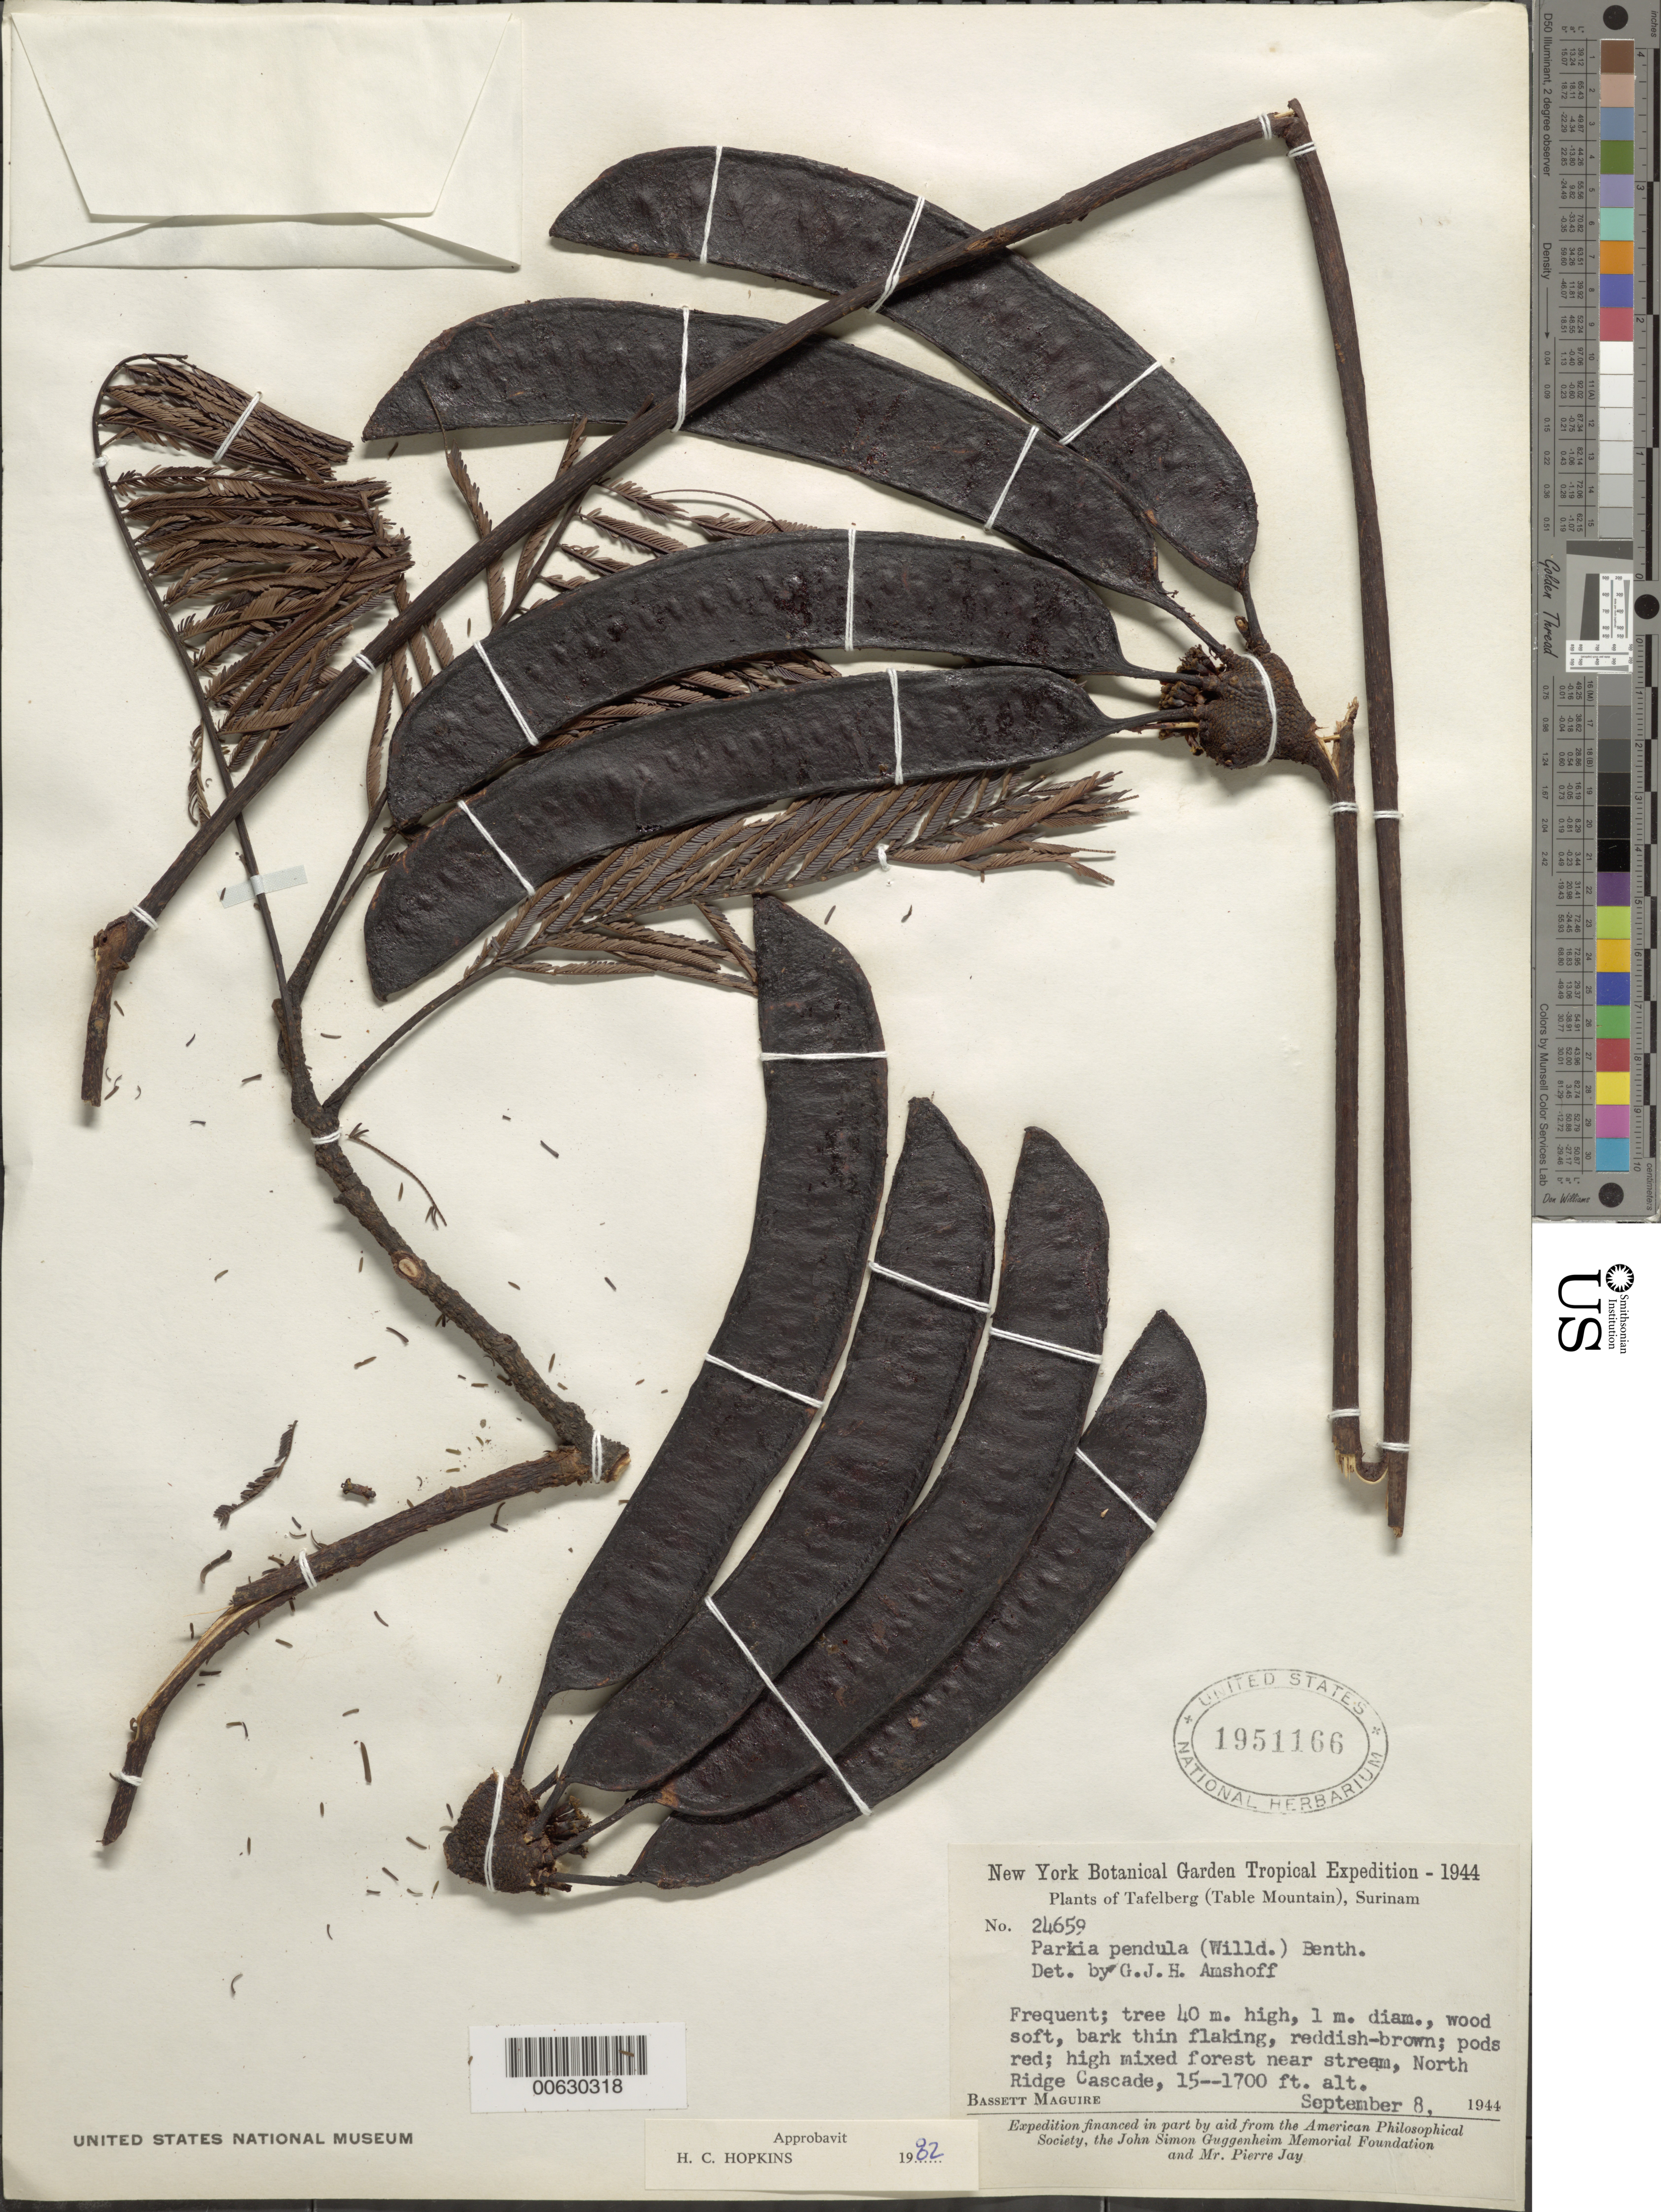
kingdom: Plantae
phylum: Tracheophyta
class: Magnoliopsida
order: Fabales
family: Fabaceae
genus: Parkia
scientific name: Parkia pendula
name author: Benth.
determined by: Hopkins, H. C.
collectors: B. Maguire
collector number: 24659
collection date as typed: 8-Sep-44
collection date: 1944-09-08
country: Suriname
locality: Tafelberg (Table Mountain), North Ridge Cascade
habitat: High mixed forest near stream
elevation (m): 450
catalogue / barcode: US 1951166